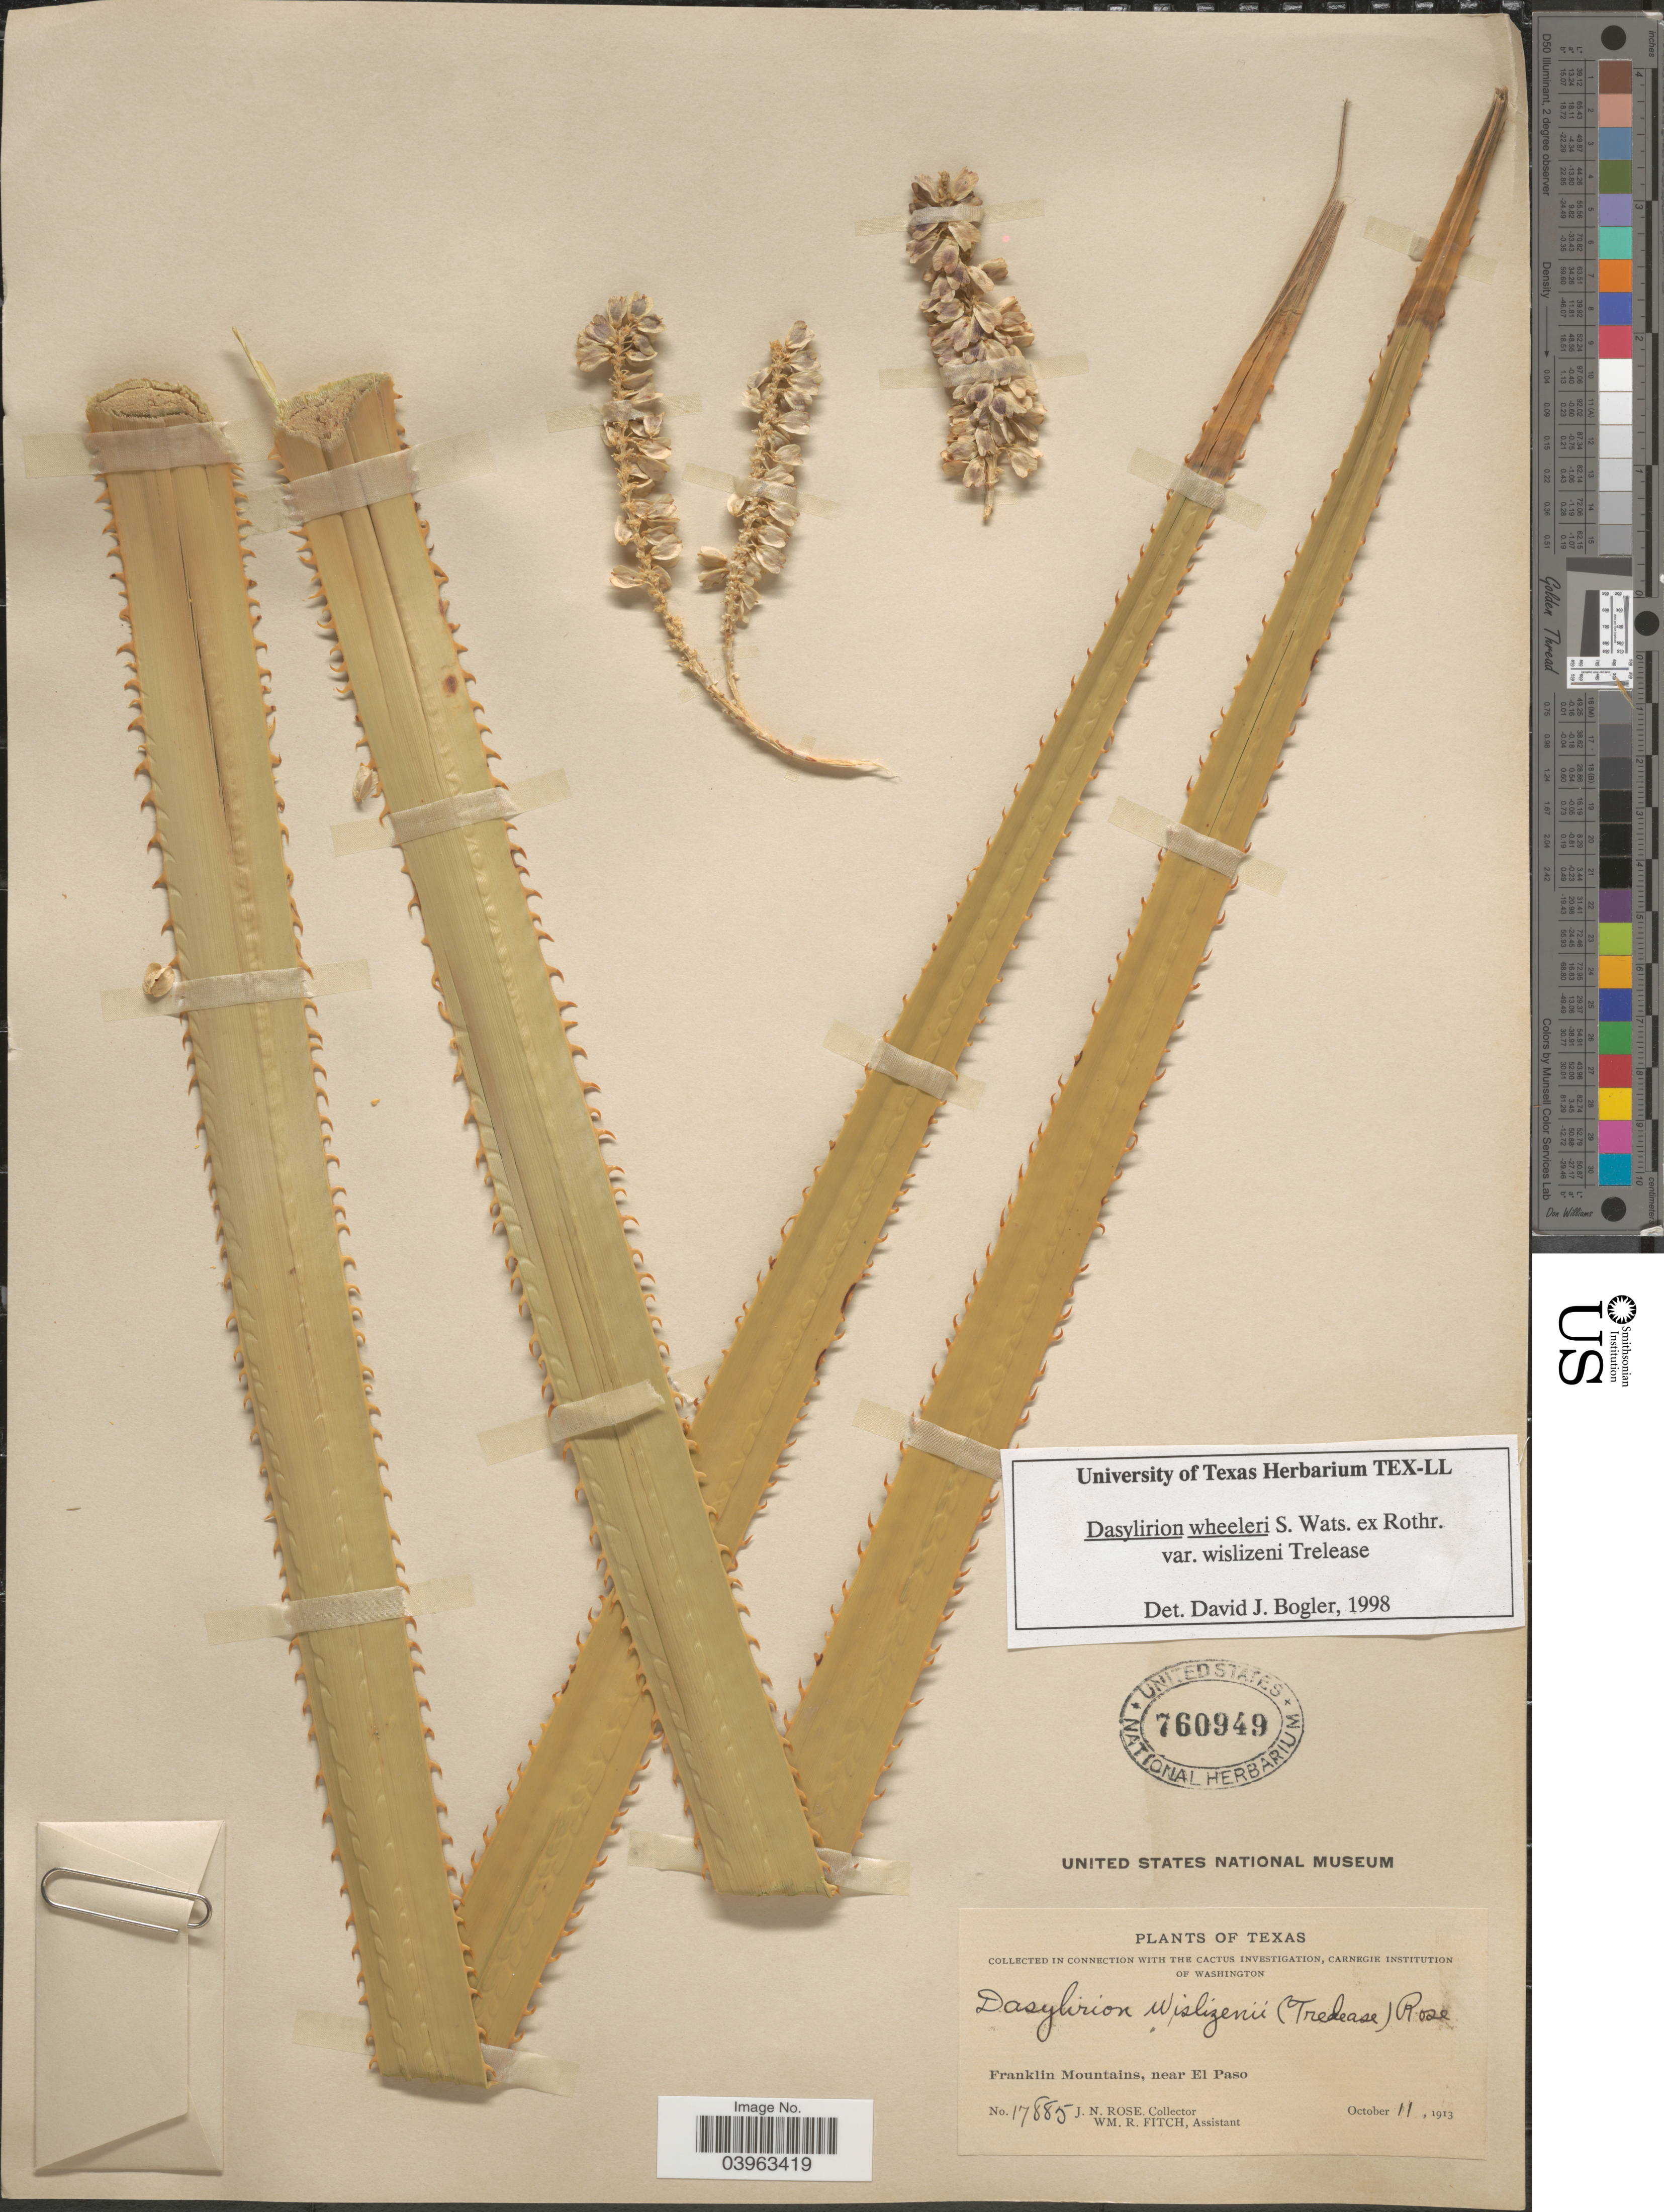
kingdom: Plantae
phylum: Tracheophyta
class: Liliopsida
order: Asparagales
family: Asparagaceae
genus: Dasylirion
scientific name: Dasylirion wheeleri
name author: S. Watson ex Rothr.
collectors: J. N. Rose & W. R. Fitch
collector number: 17885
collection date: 1913-10-11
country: United States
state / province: Texas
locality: Franklin Mountains, near El Paso.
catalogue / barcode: US 760949